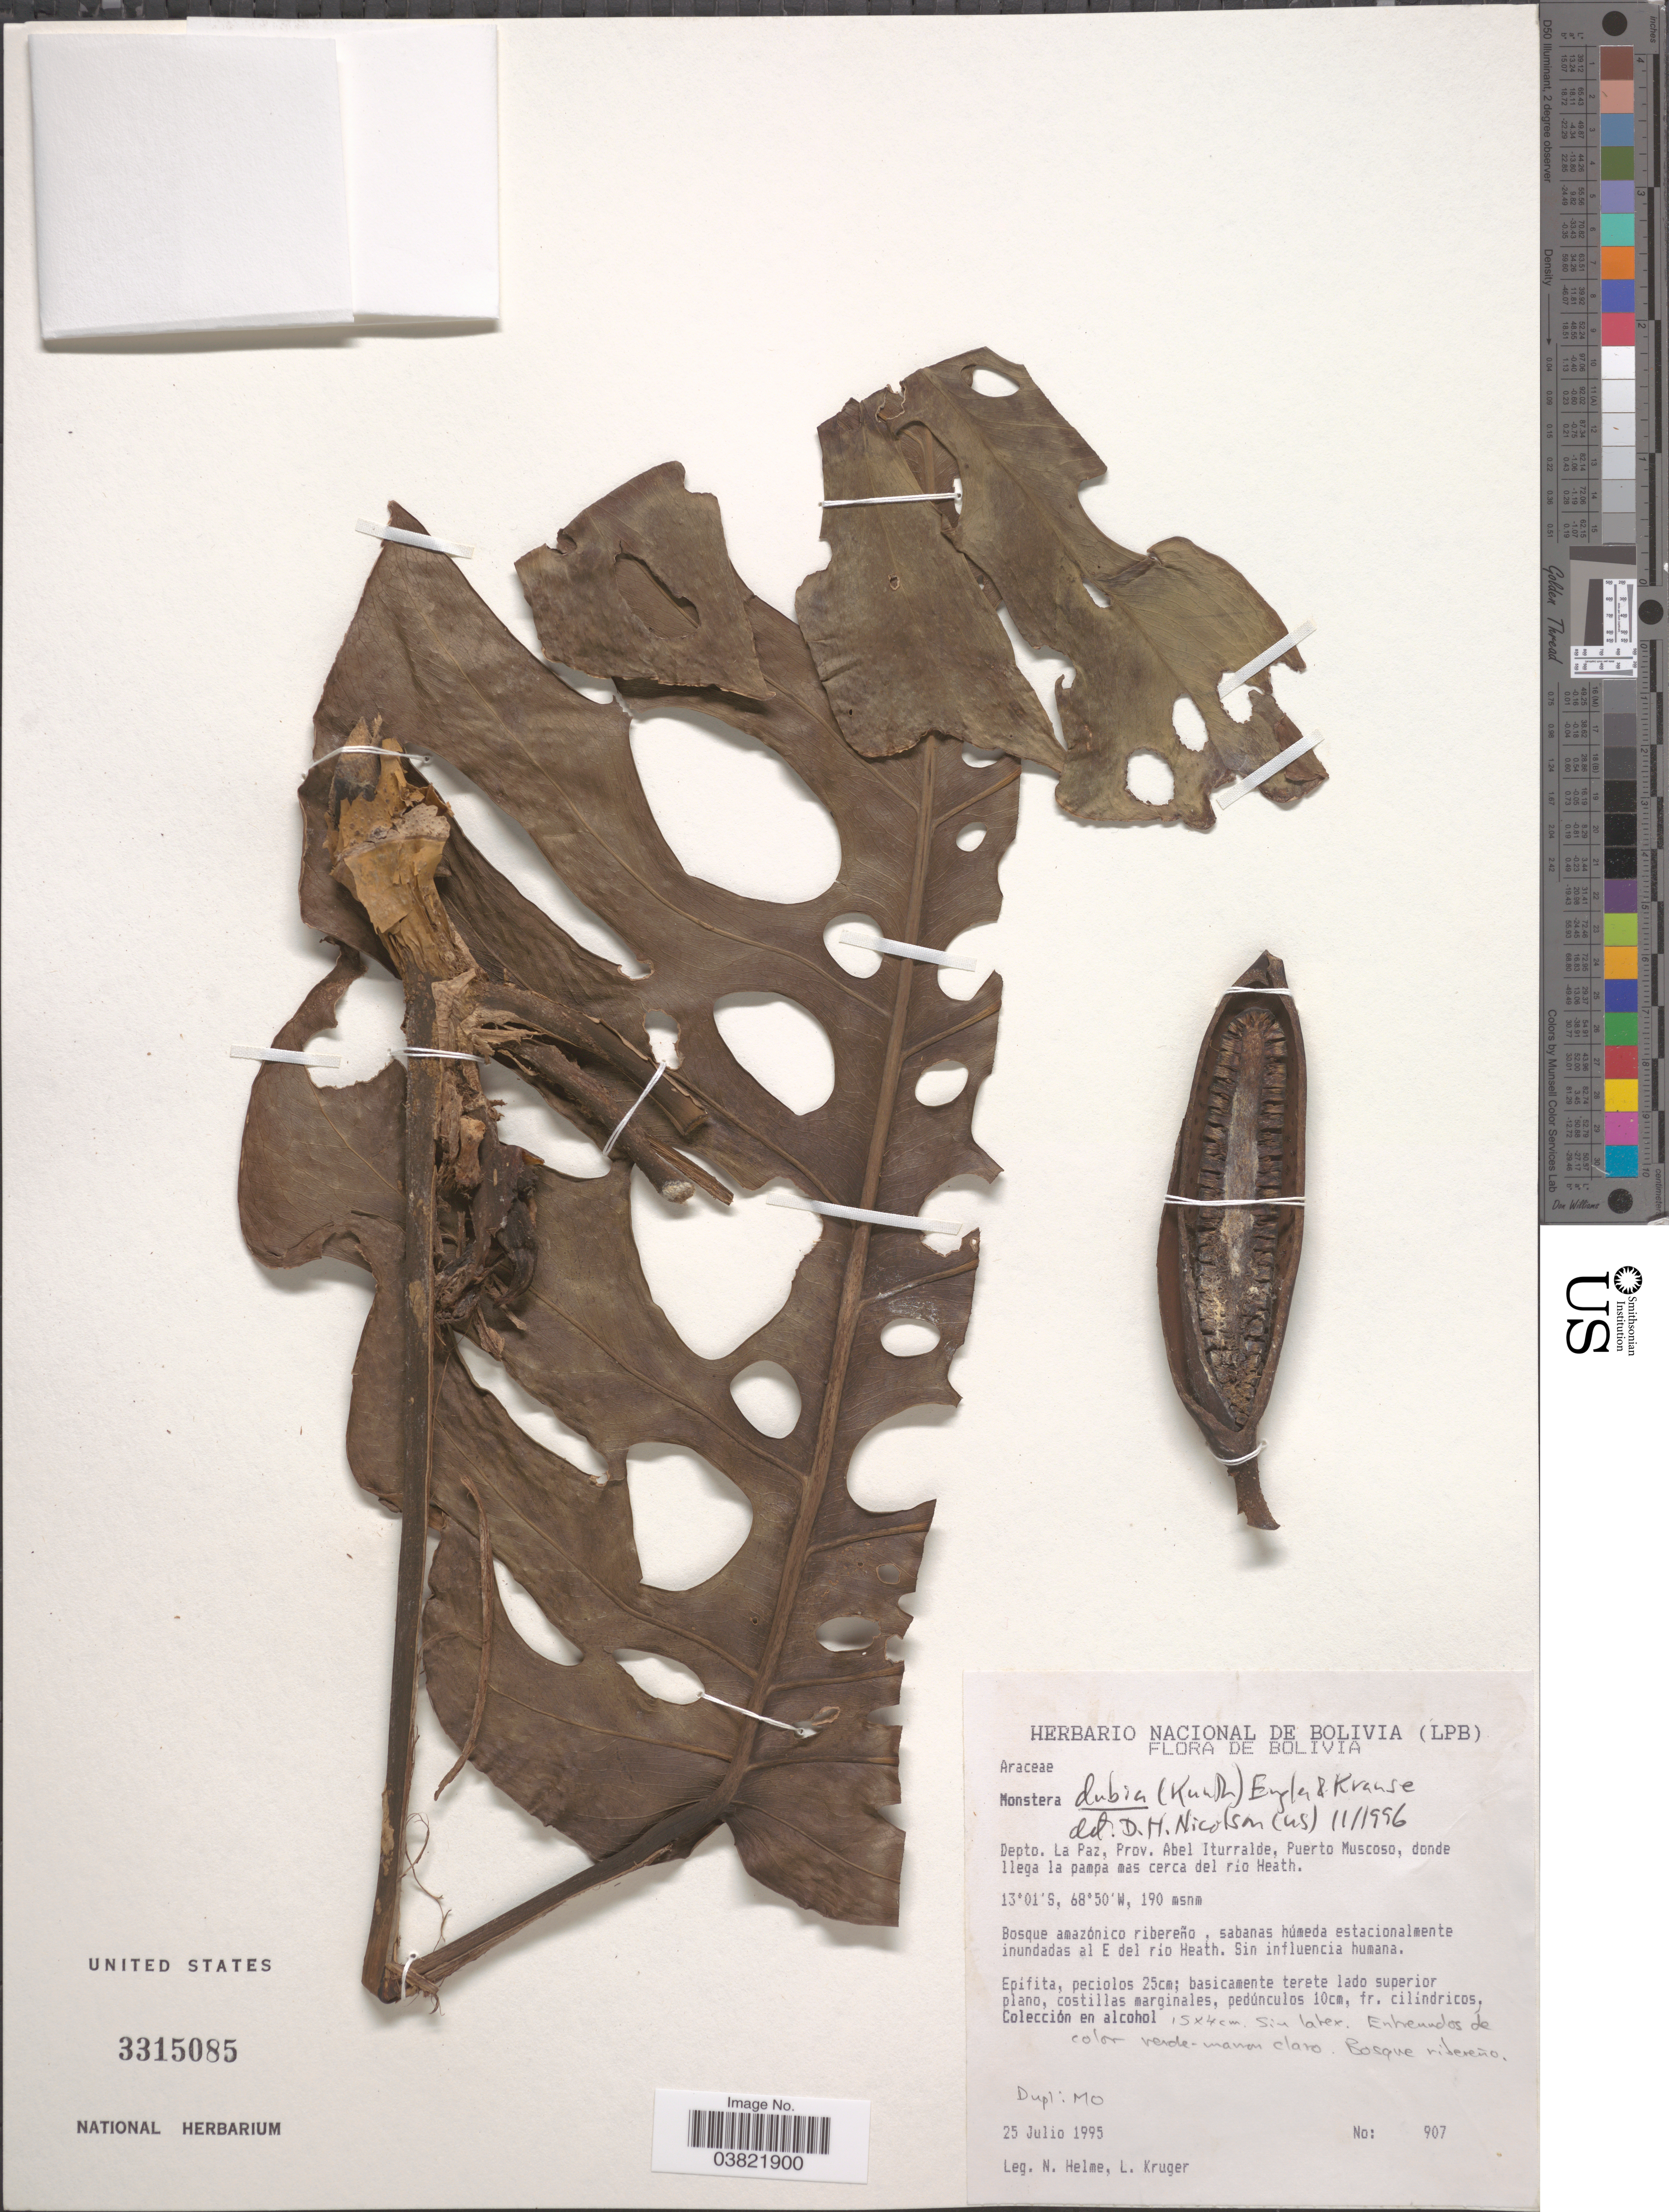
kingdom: Plantae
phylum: Tracheophyta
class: Liliopsida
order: Alismatales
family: Araceae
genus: Monstera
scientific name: Monstera dubia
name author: (Kunth) Engl. & K. Krause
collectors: N. Helme & L. Kruger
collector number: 907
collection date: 1995-07-25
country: Bolivia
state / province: La Paz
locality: Depto. La Paz. Abel Iturralde, Puerto Muscoso, donde llega la pampa mas cerca del río Heath. Sabanas húmeda estacionalmente inundadas al E del río Heath.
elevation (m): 190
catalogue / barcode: US 3315085